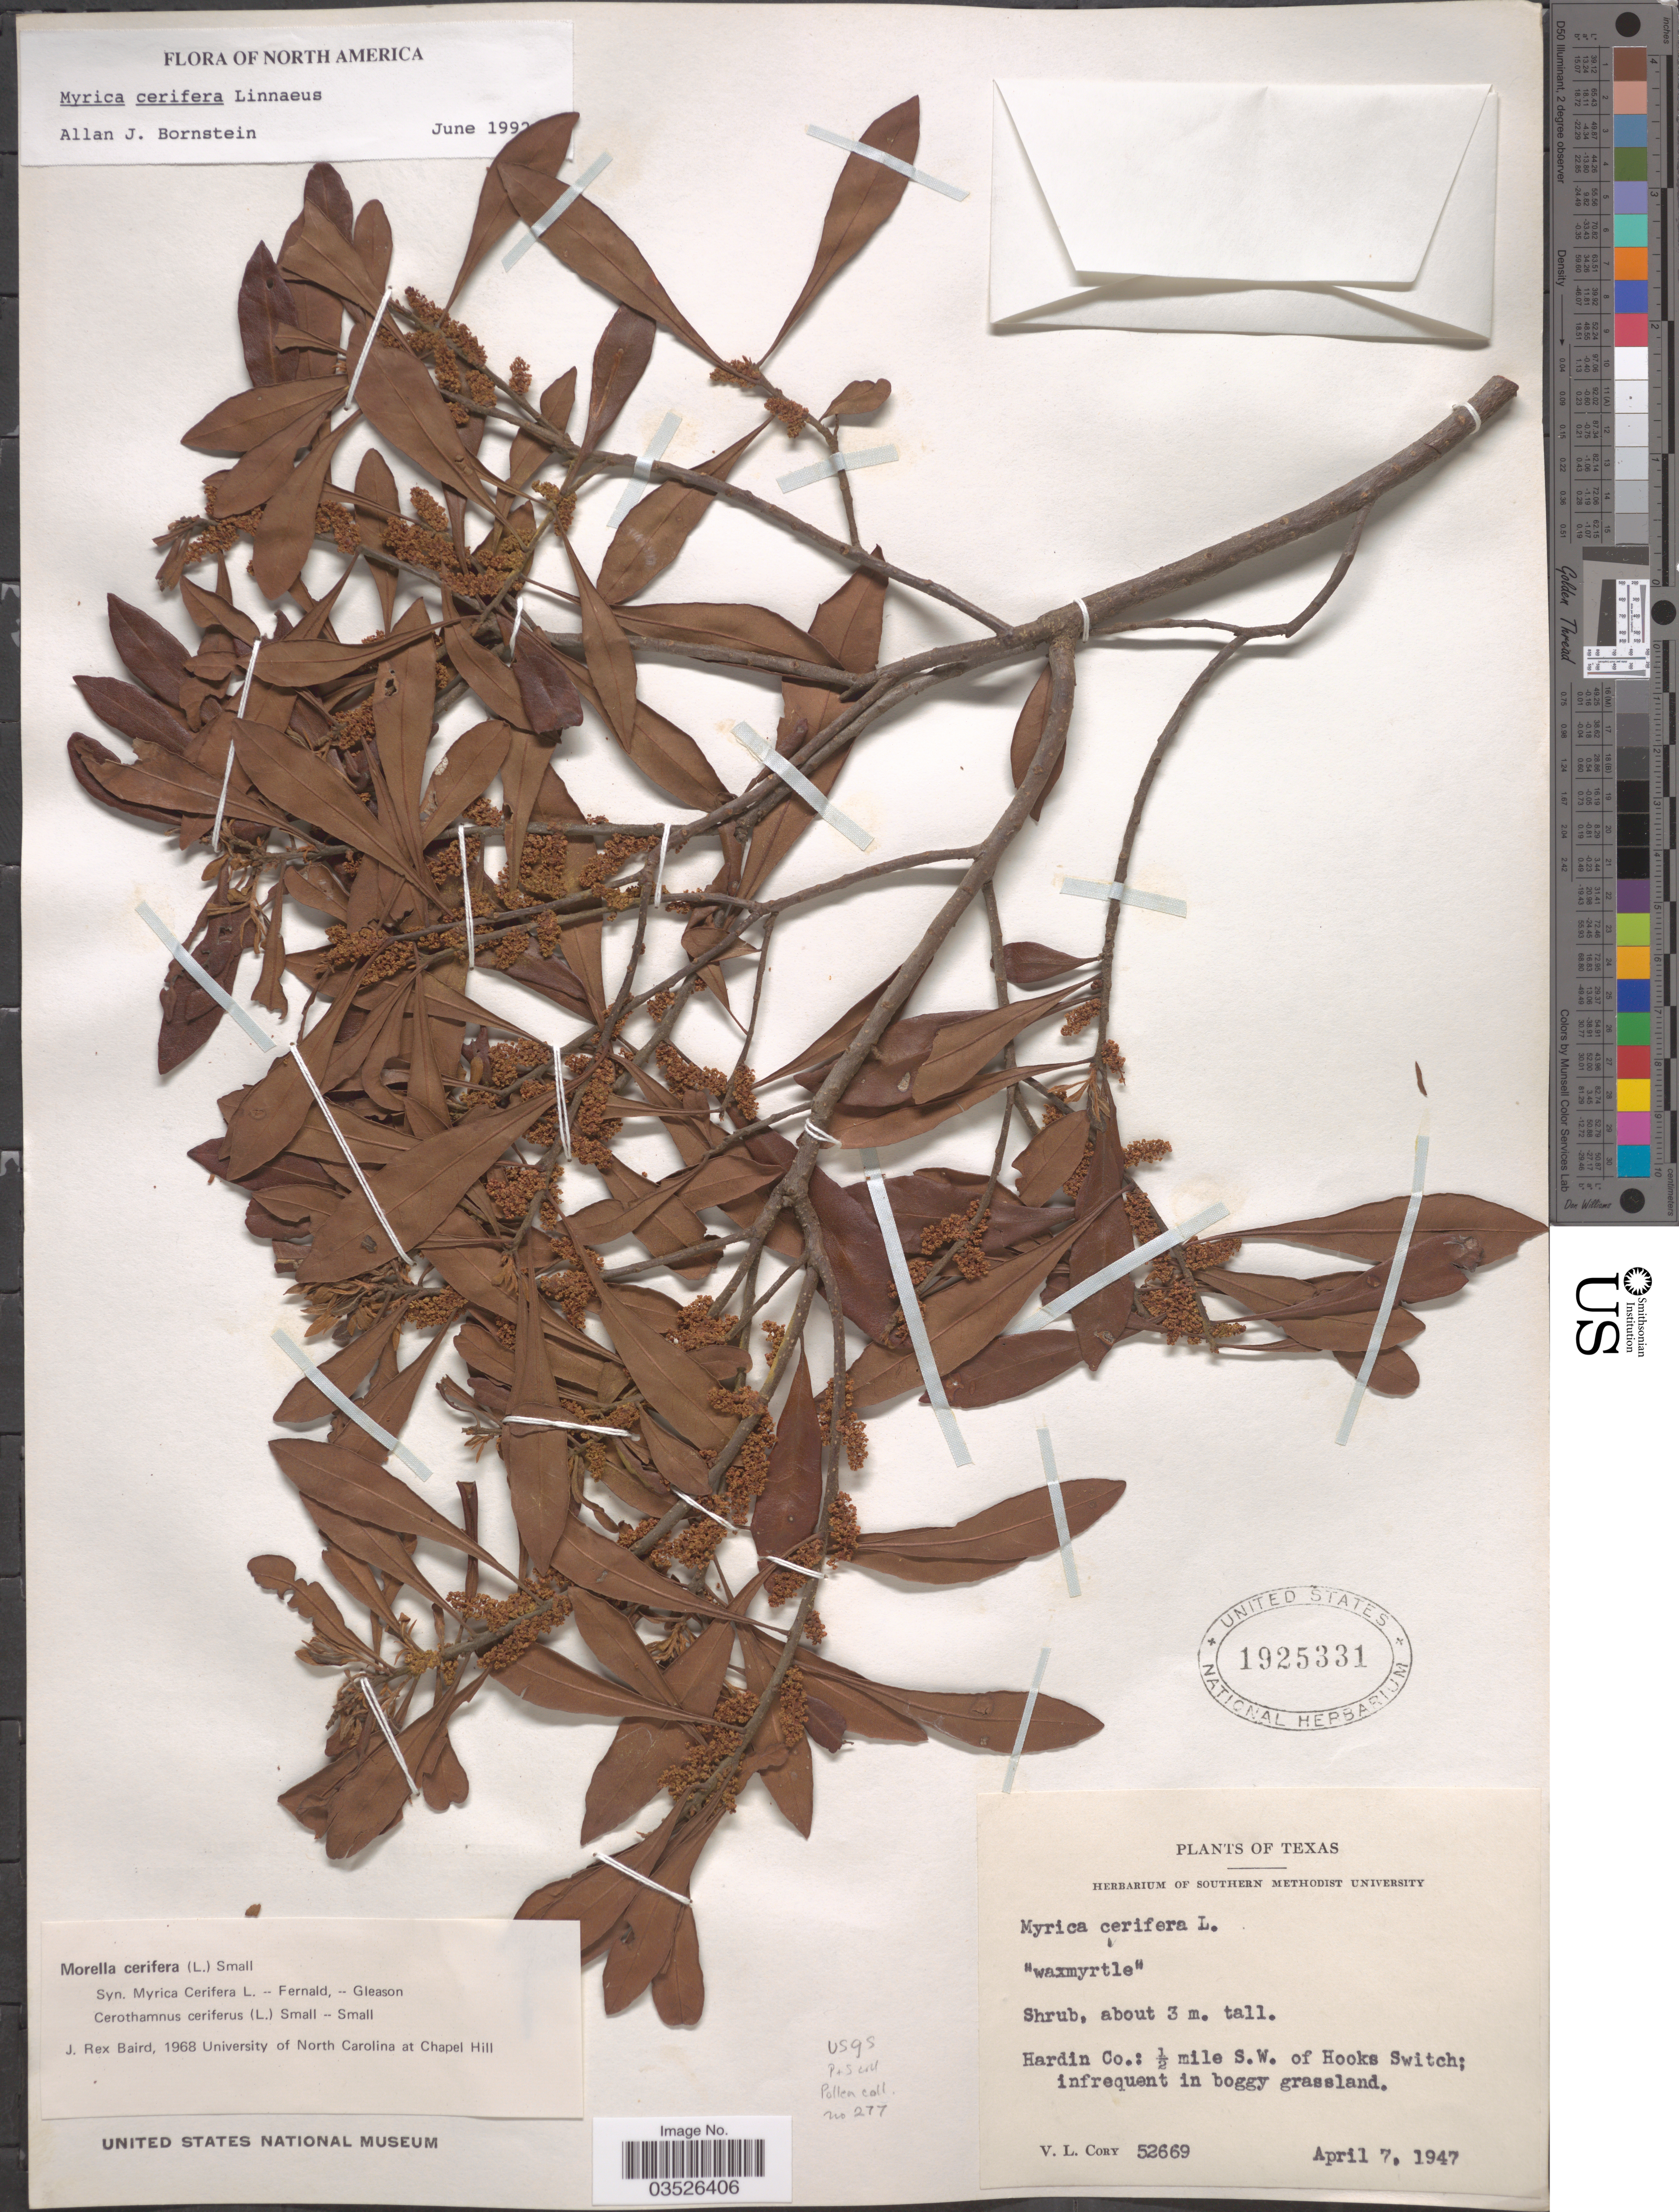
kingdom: Plantae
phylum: Tracheophyta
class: Magnoliopsida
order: Fagales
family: Myricaceae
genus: Morella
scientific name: Morella cerifera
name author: (L.) Small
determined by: Baird, James Rex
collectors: V. Cory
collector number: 52669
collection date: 1947-04-07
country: United States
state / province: Texas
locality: Hardin Co.: ½ mile S.W. of Hooks Switch.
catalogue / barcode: US 1925331